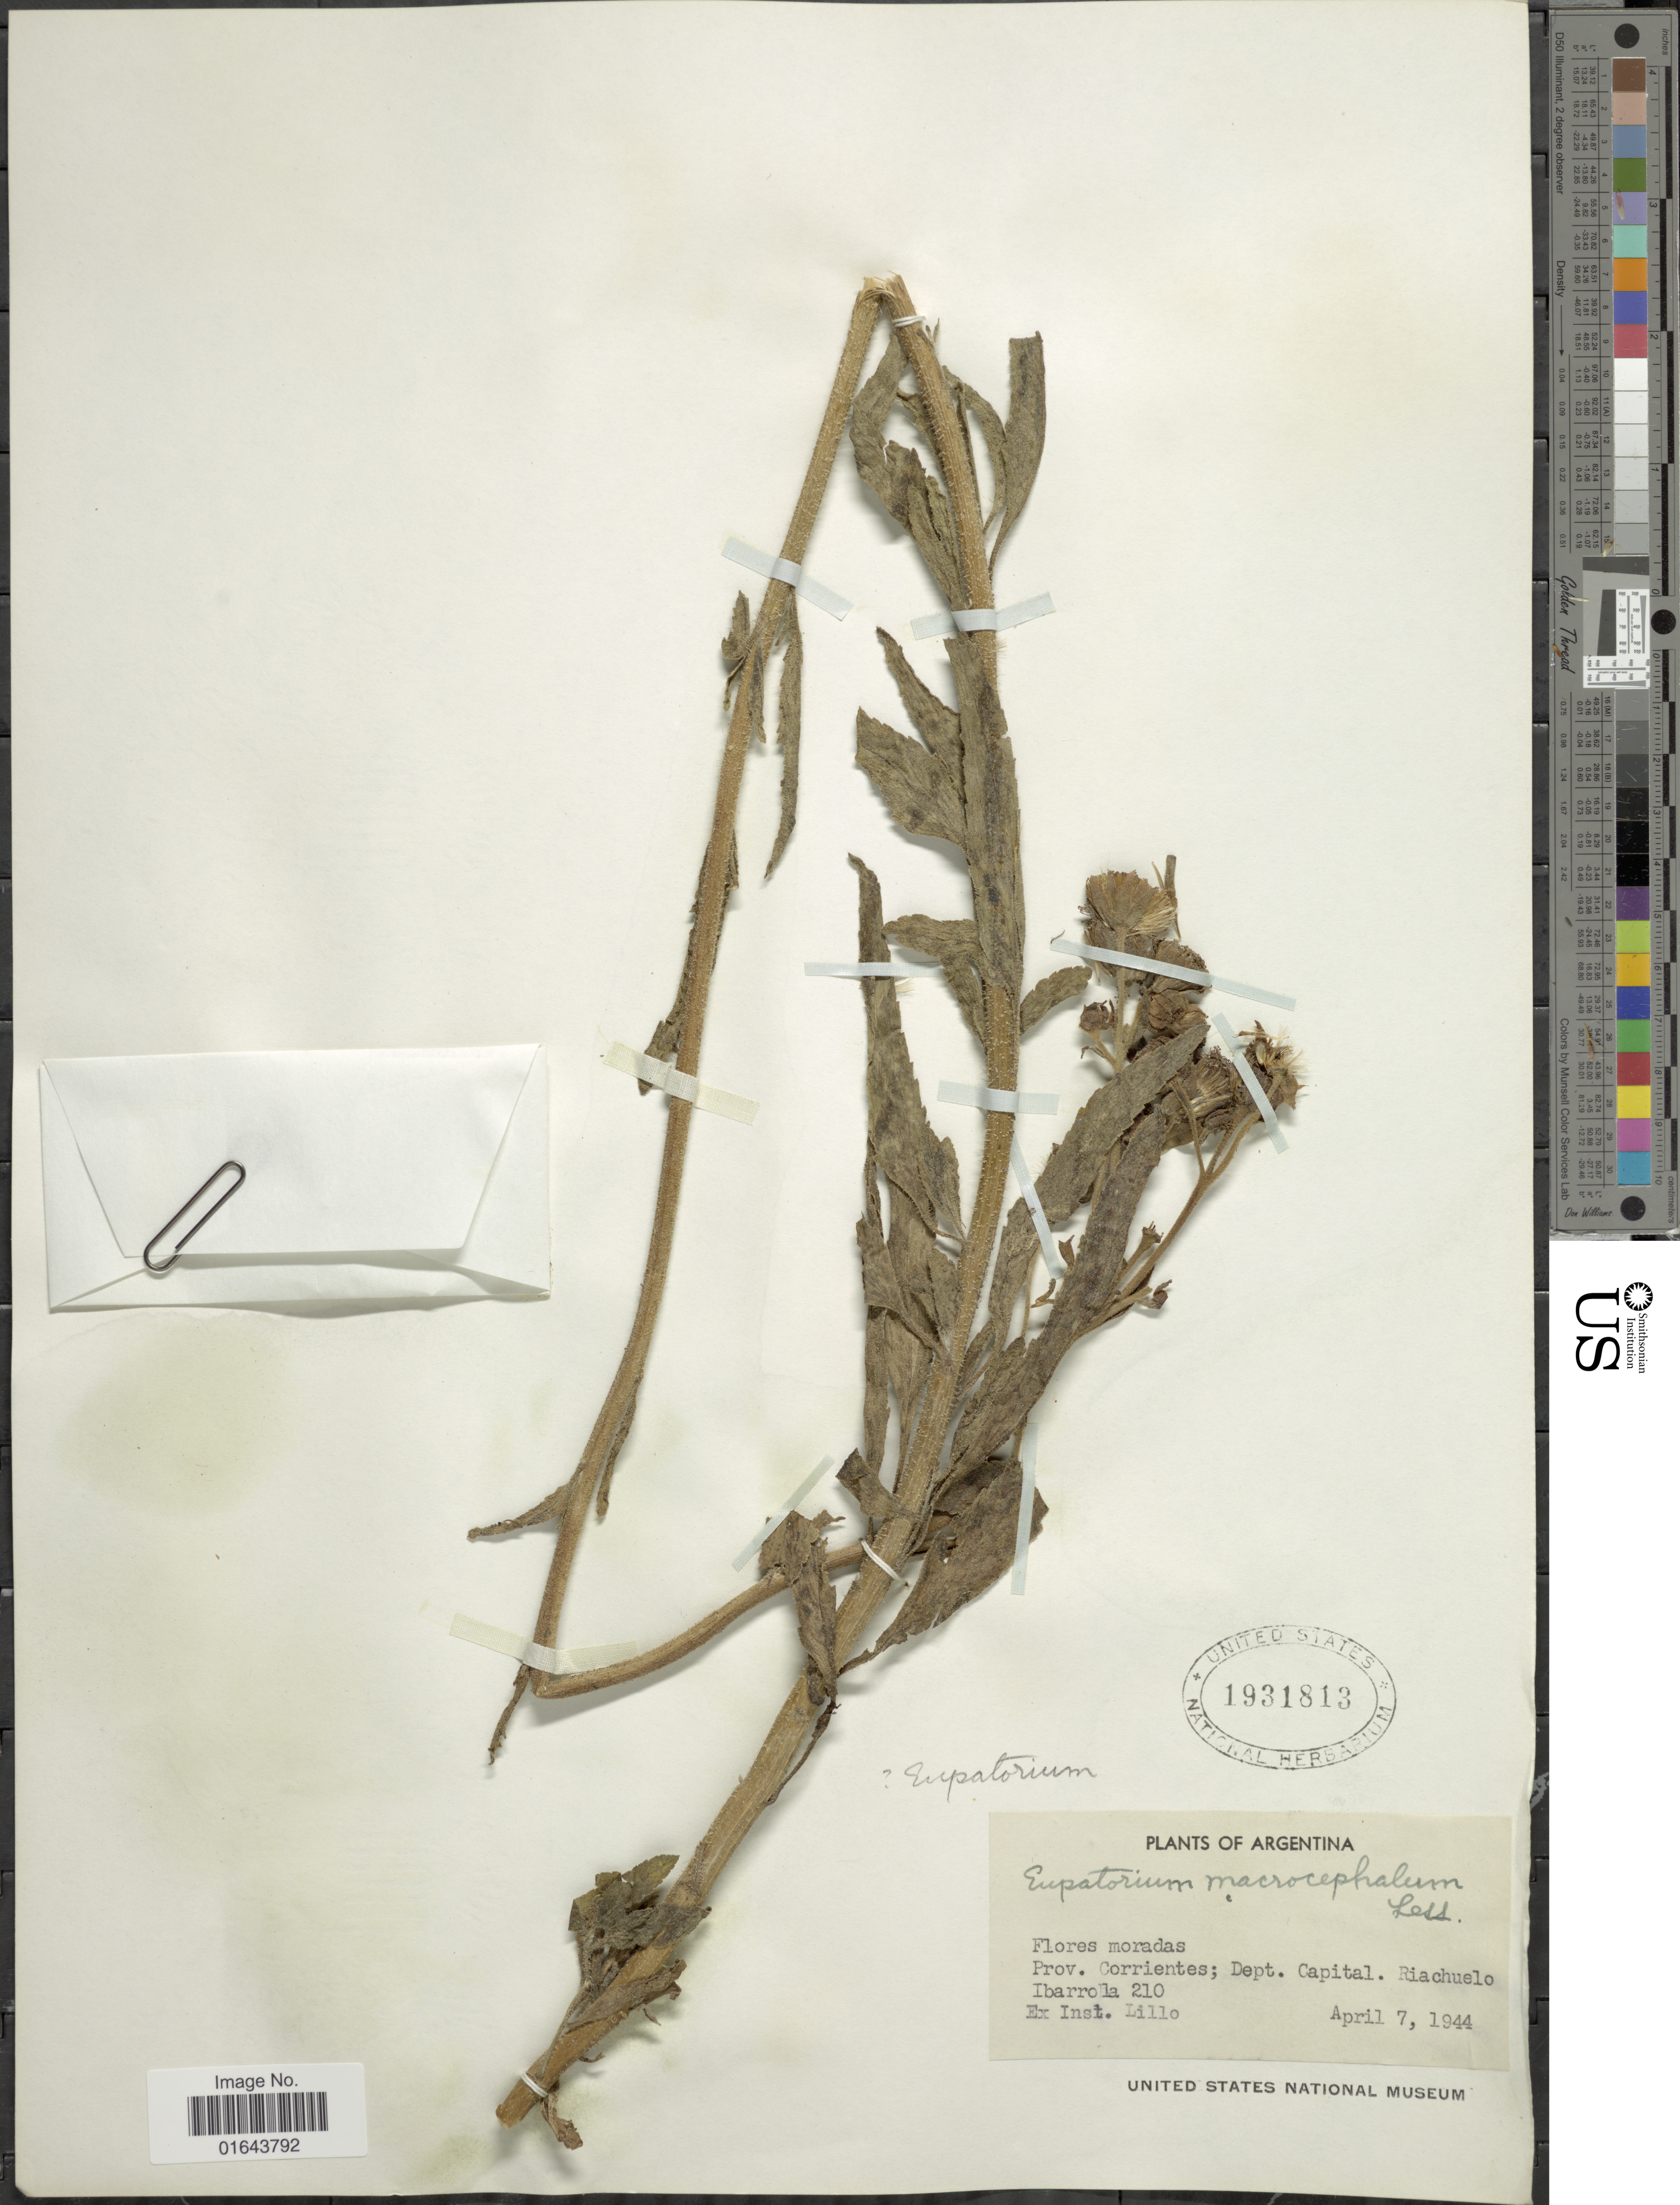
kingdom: Plantae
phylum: Tracheophyta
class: Magnoliopsida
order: Asterales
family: Asteraceae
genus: Campuloclinium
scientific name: Campuloclinium macrocephalum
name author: (Less.) DC.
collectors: T. Ibarrola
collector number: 210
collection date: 1944-04-07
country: Argentina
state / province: Corrientes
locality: Prov. Corrientes; Dept. Capital. Riachuelo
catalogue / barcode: US 1931813